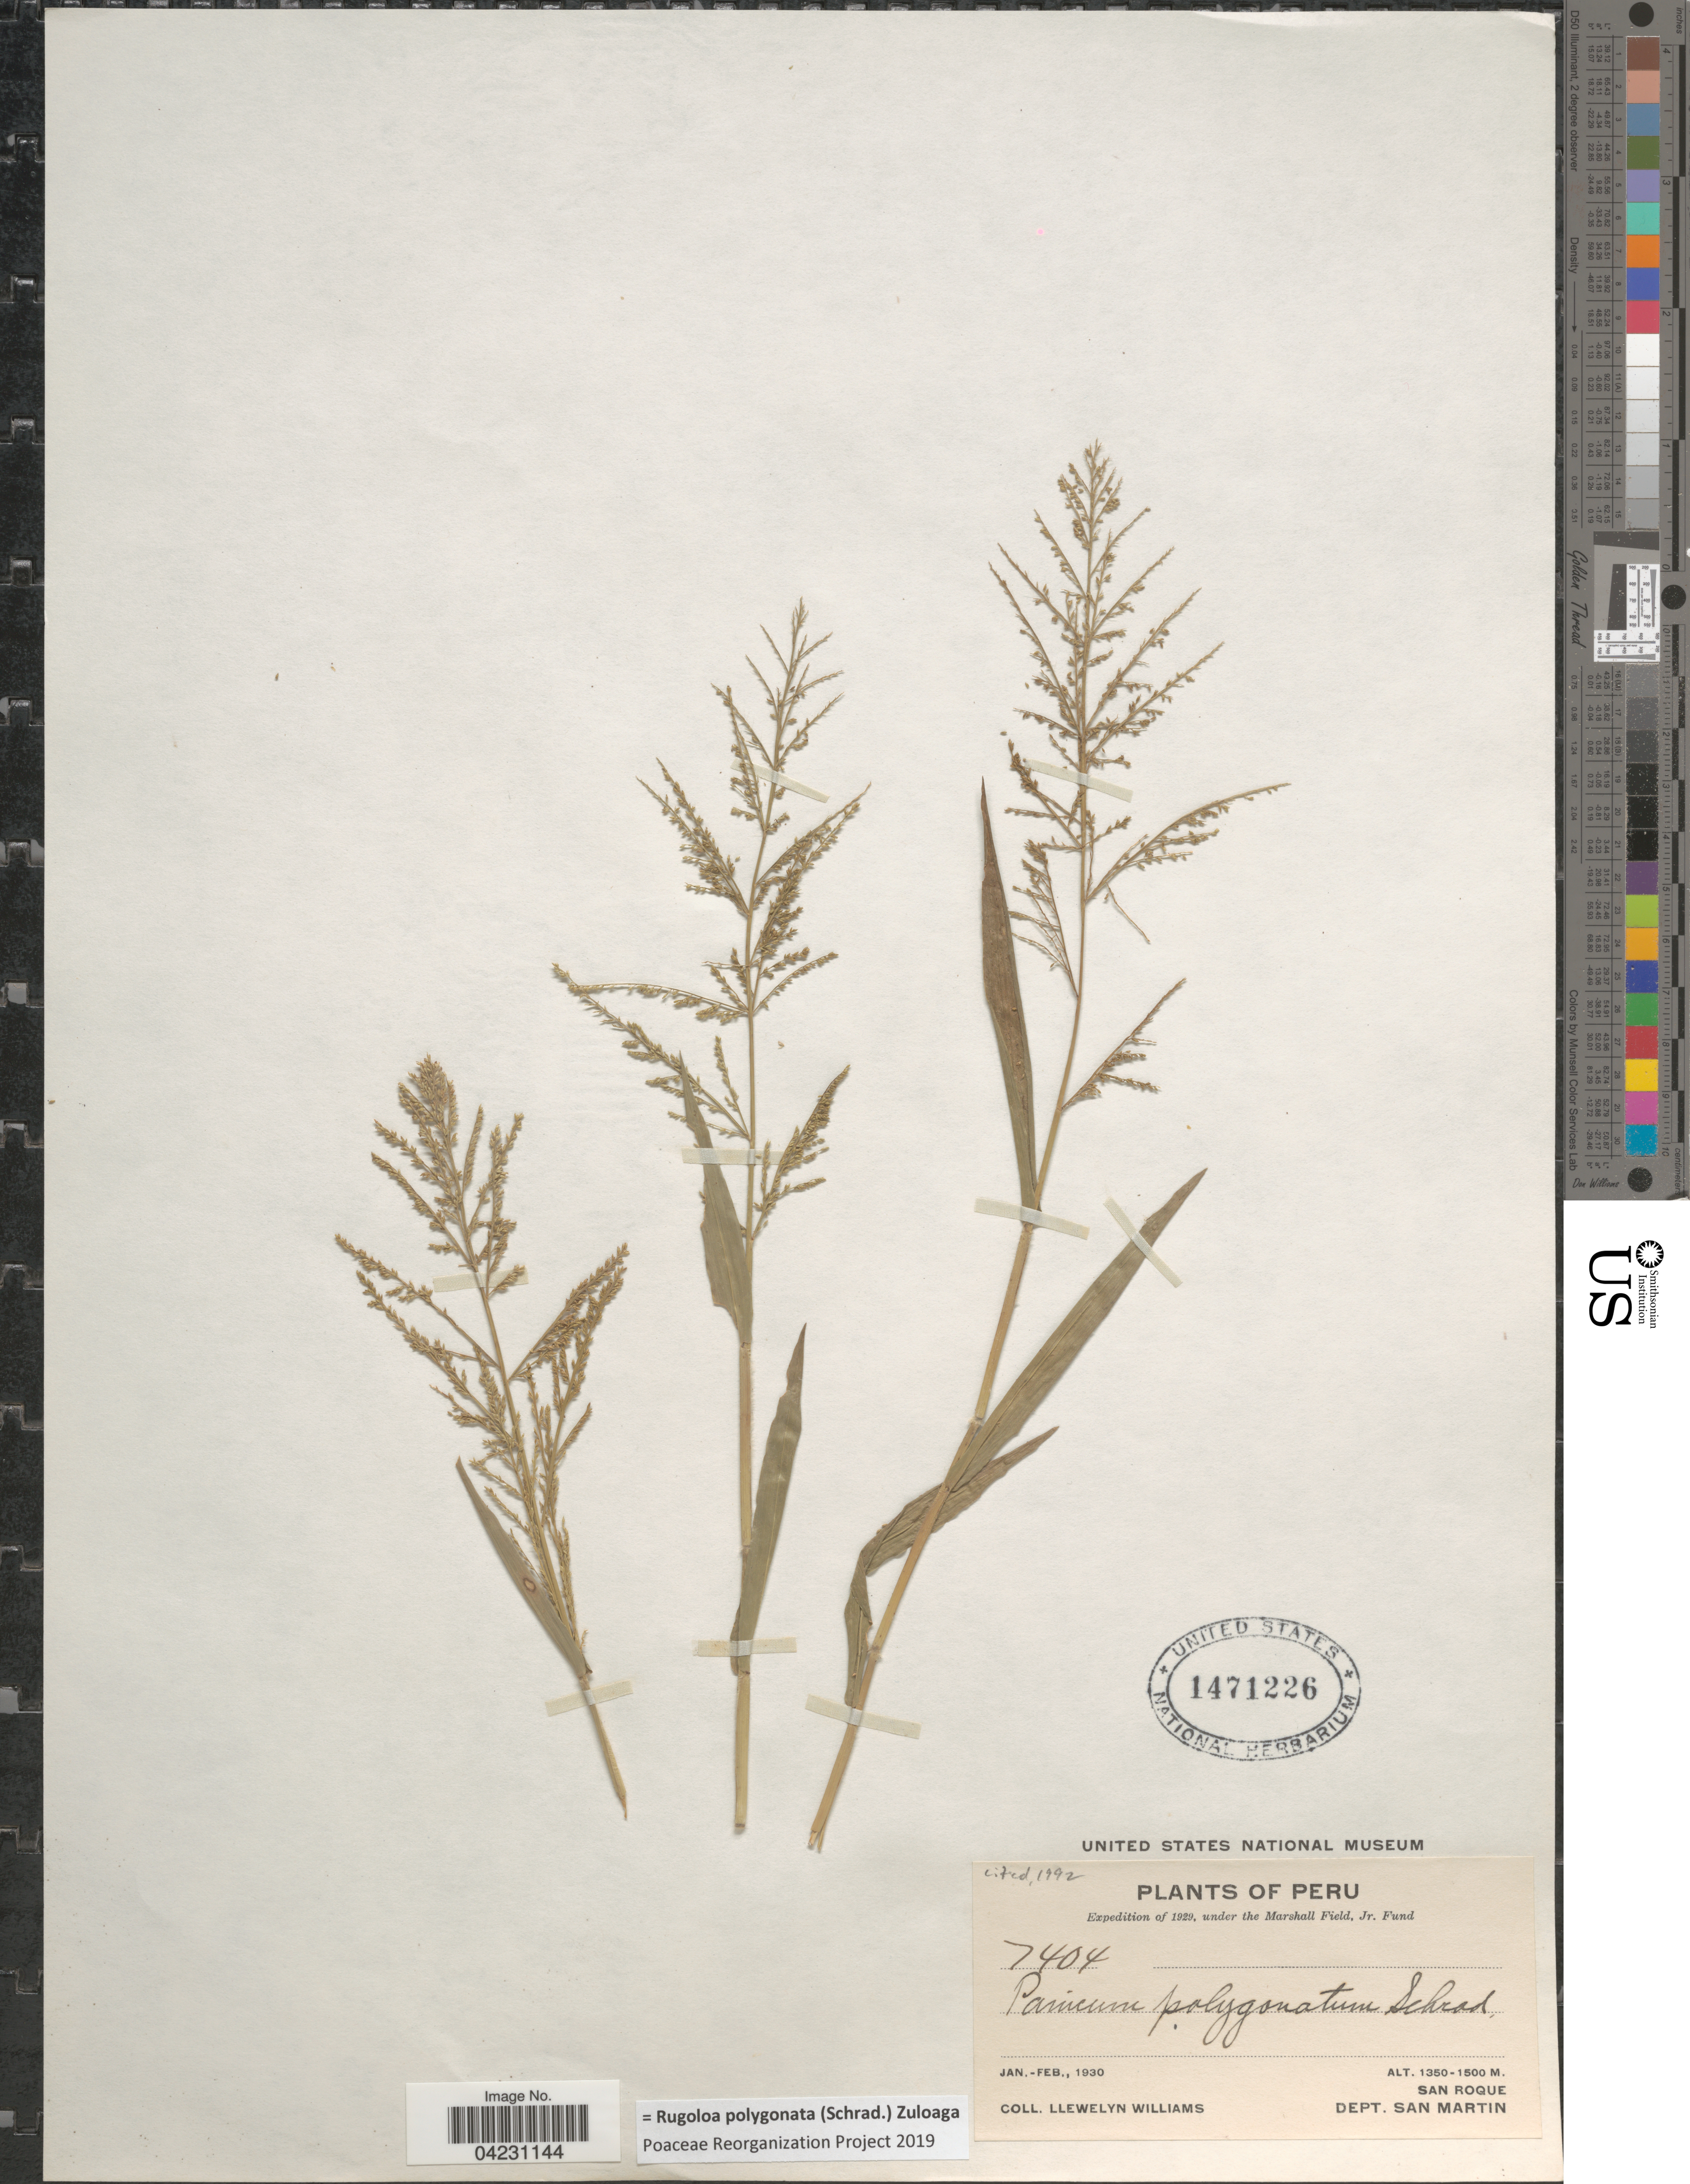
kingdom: Plantae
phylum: Tracheophyta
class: Liliopsida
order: Poales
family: Poaceae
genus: Rugoloa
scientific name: Rugoloa polygonata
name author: (Schrad.) Zuloaga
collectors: Ll. Williams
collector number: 7404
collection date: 1930-01/1930-02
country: Peru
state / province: San Martín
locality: Expedition of 1929. San Roque. Dept. San Martin.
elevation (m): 1350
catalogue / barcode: US 1471226